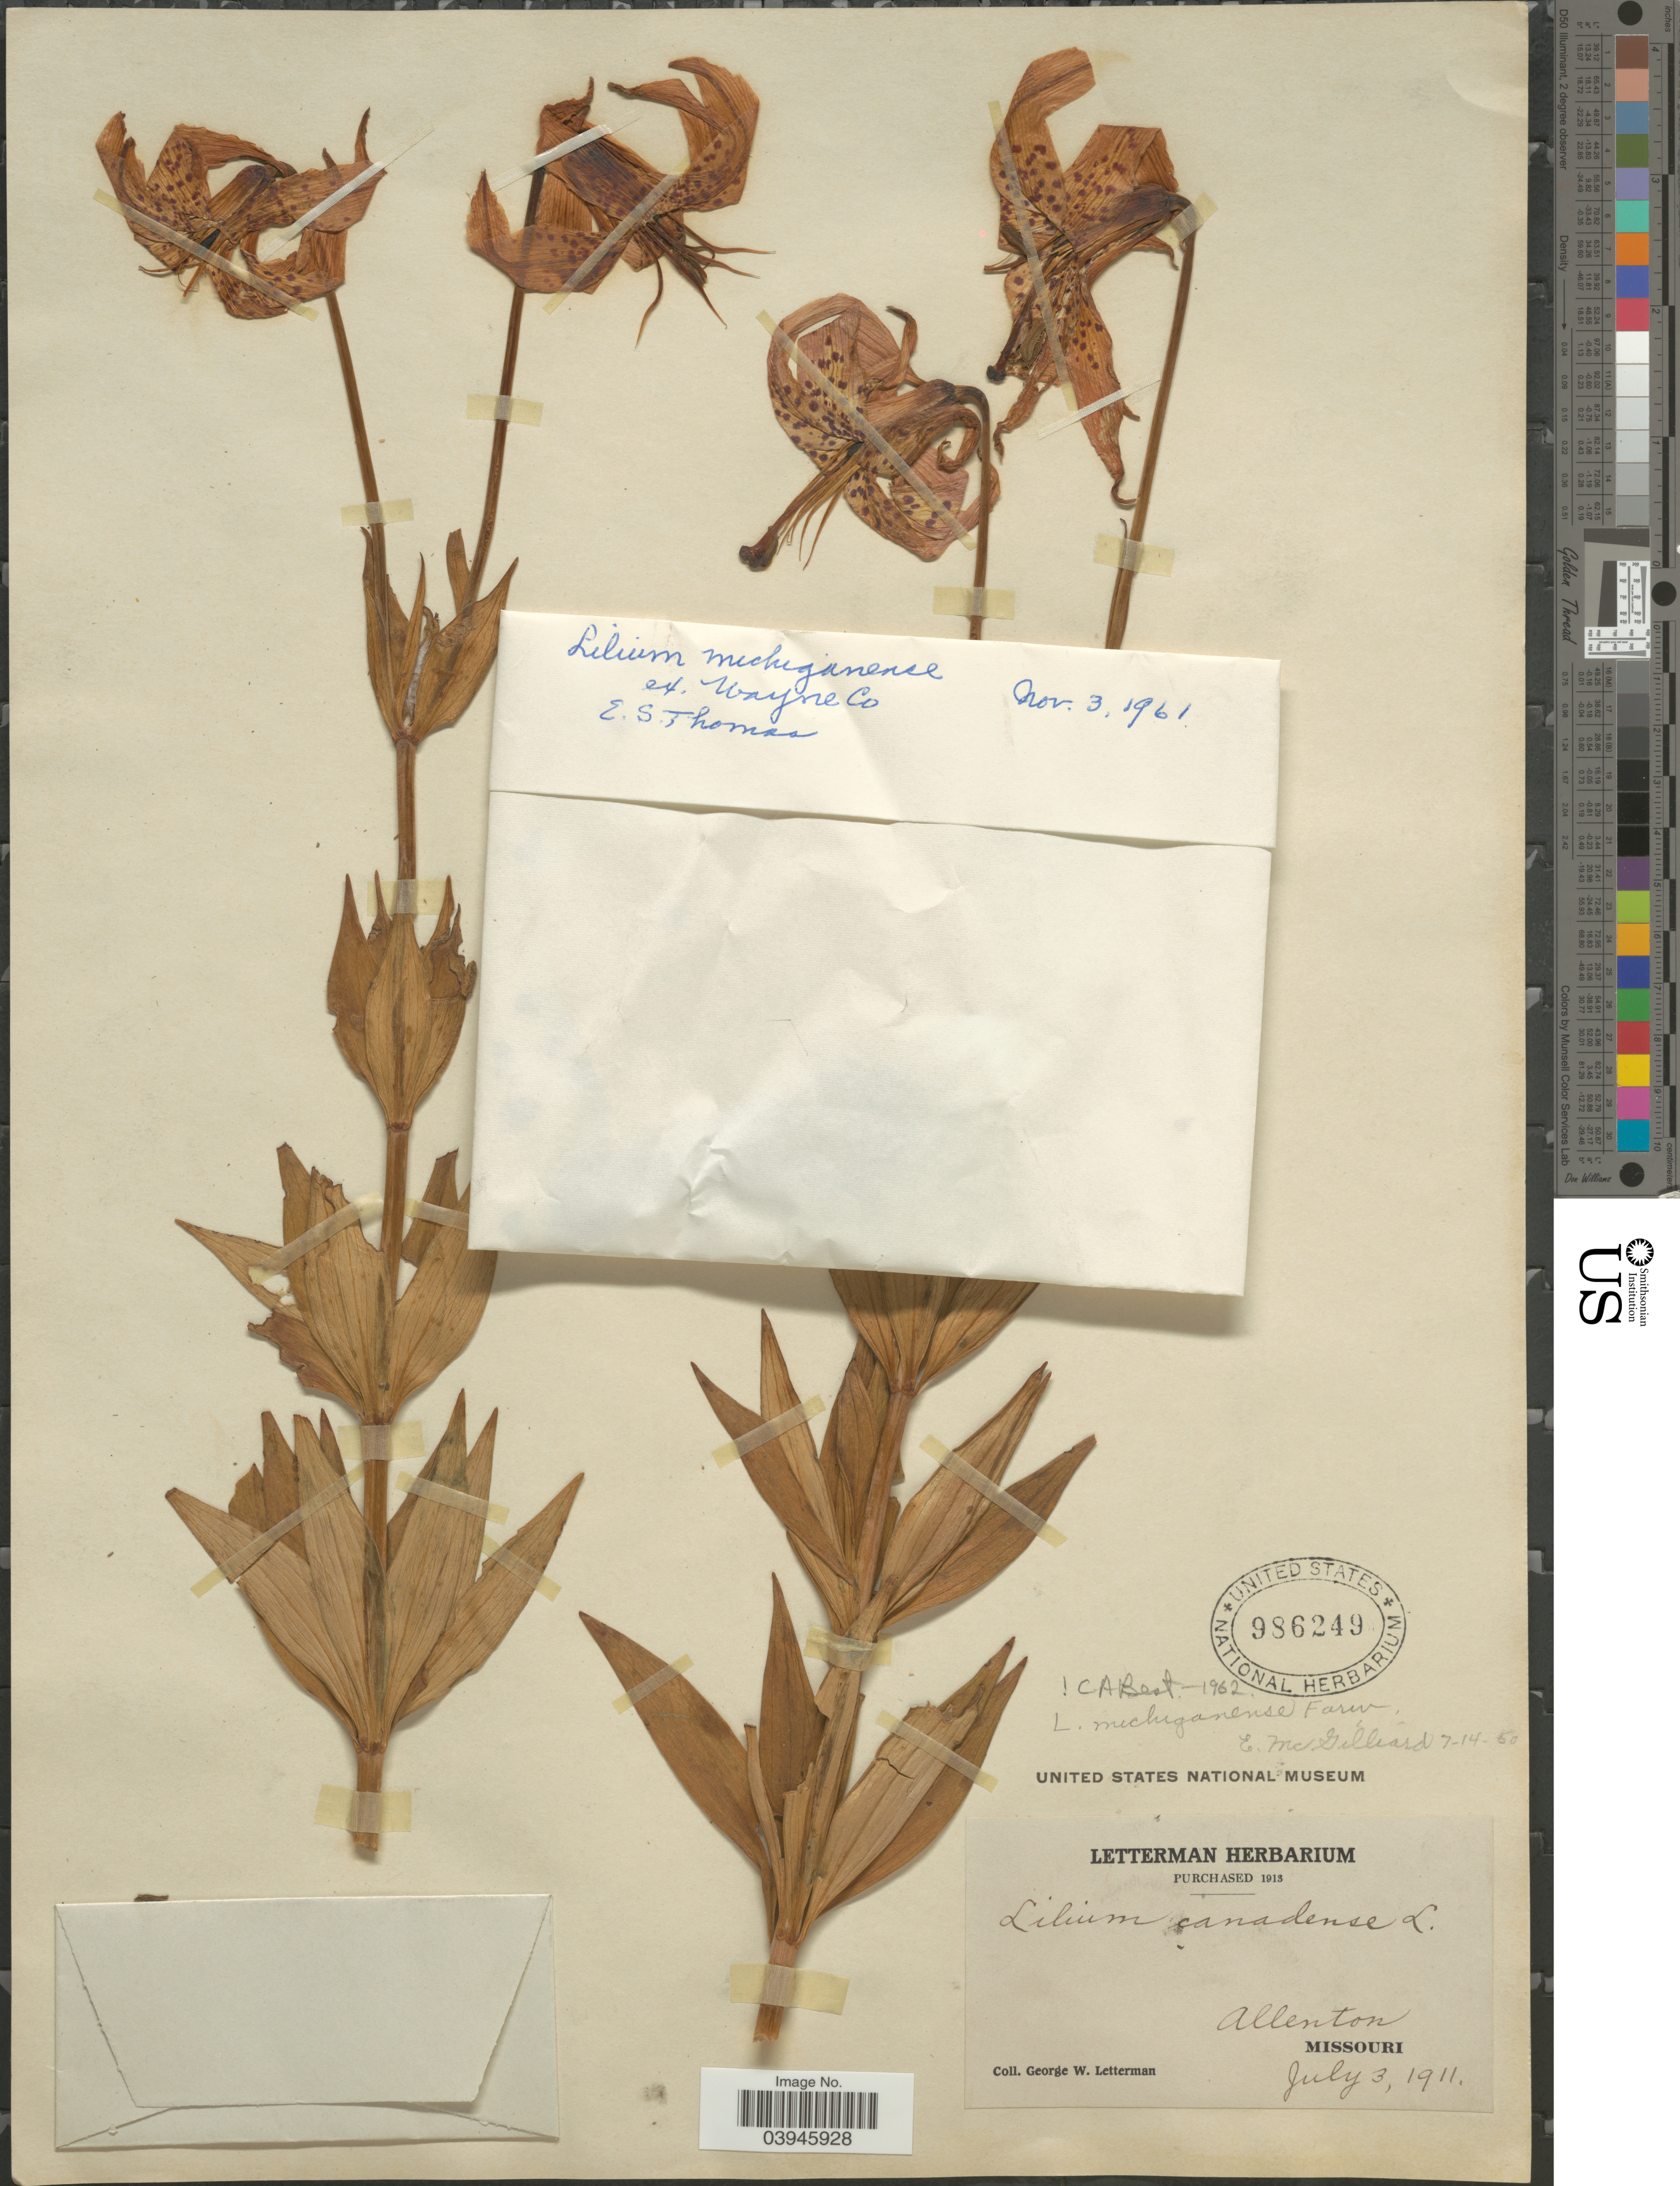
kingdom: Plantae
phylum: Tracheophyta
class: Liliopsida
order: Liliales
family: Liliaceae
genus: Lilium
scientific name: Lilium michiganense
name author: Farw.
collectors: G. W. Letterman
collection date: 1911-07-03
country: United States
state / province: Missouri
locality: Allenton.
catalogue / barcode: US 986249